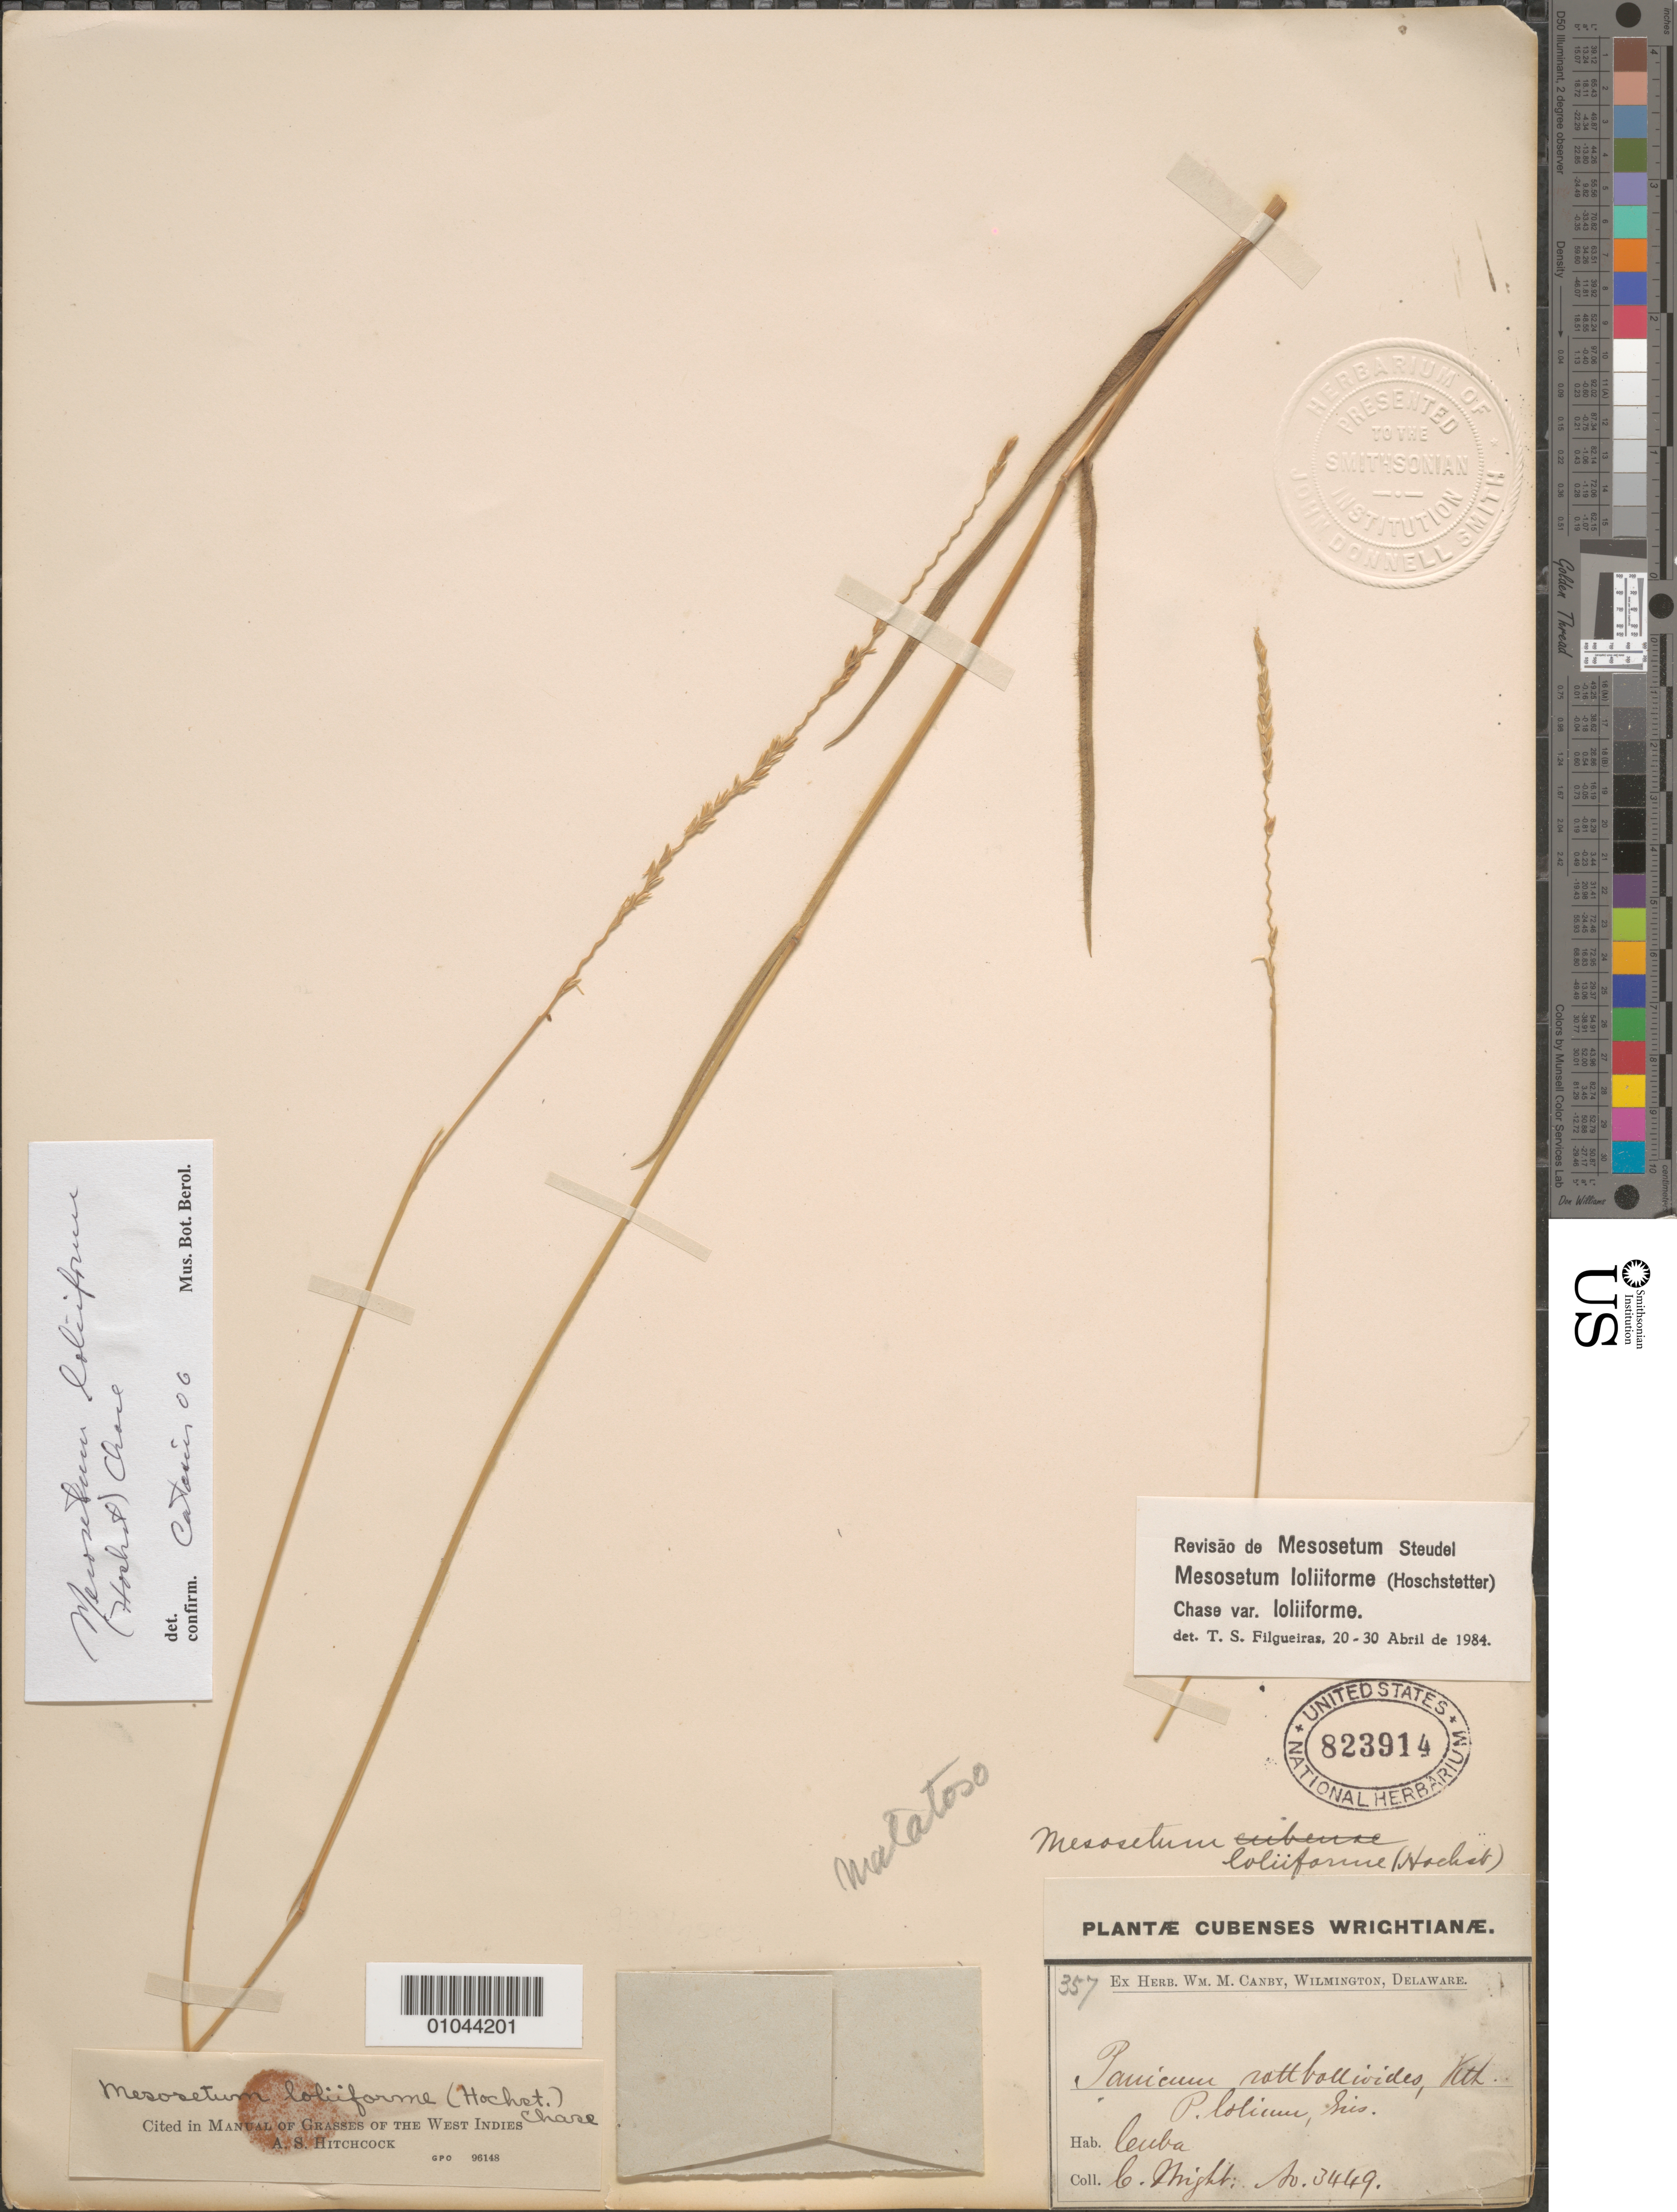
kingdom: Plantae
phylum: Tracheophyta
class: Liliopsida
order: Poales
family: Poaceae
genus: Mesosetum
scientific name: Mesosetum loliiforme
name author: (Hochst. ex Steud.) Chase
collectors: C. Wright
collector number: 3449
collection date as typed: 1800 to 1899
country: Cuba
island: Cuba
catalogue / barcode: US 823914